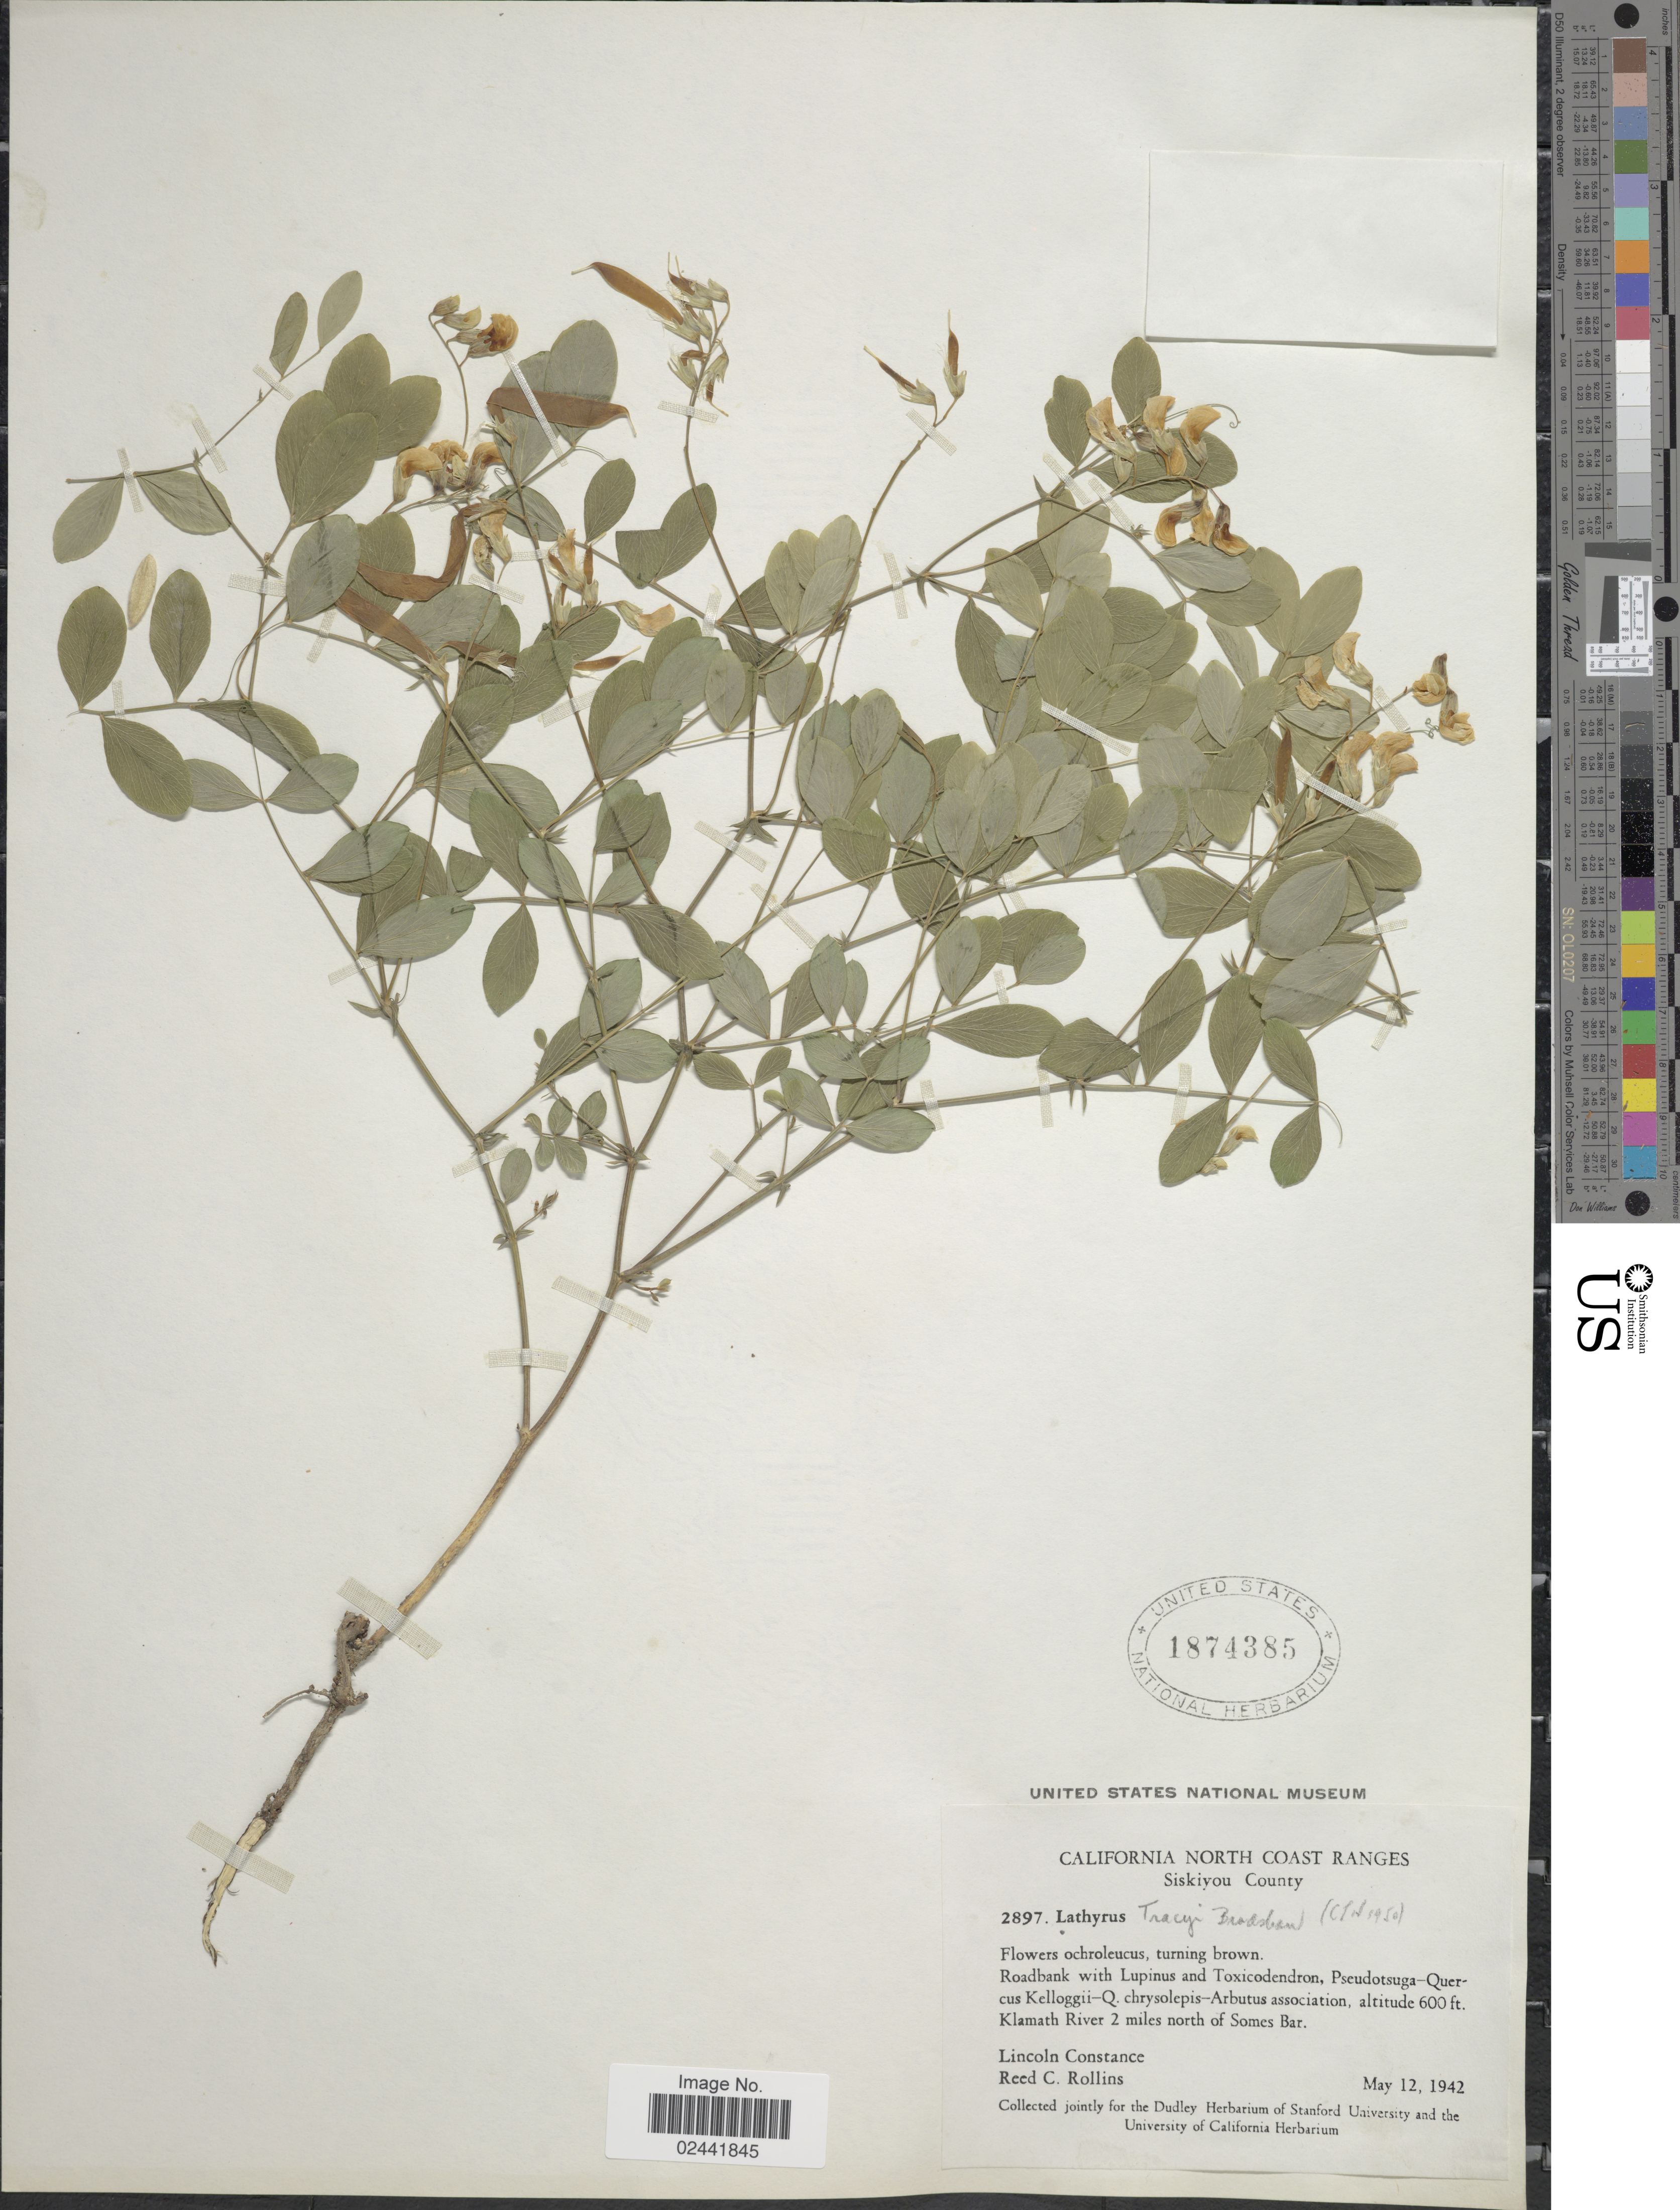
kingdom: Plantae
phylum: Tracheophyta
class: Magnoliopsida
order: Fabales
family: Fabaceae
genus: Lathyrus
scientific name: Lathyrus tracyi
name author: Bradshaw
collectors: L. Constance & R. C. Rollins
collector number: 2897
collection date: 1942-05-12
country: United States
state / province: California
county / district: Siskiyou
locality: California North Coast Ranges. Siskiyou County. Klamath River 2 miles north of Somes Bar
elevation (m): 183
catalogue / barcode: US 1874385